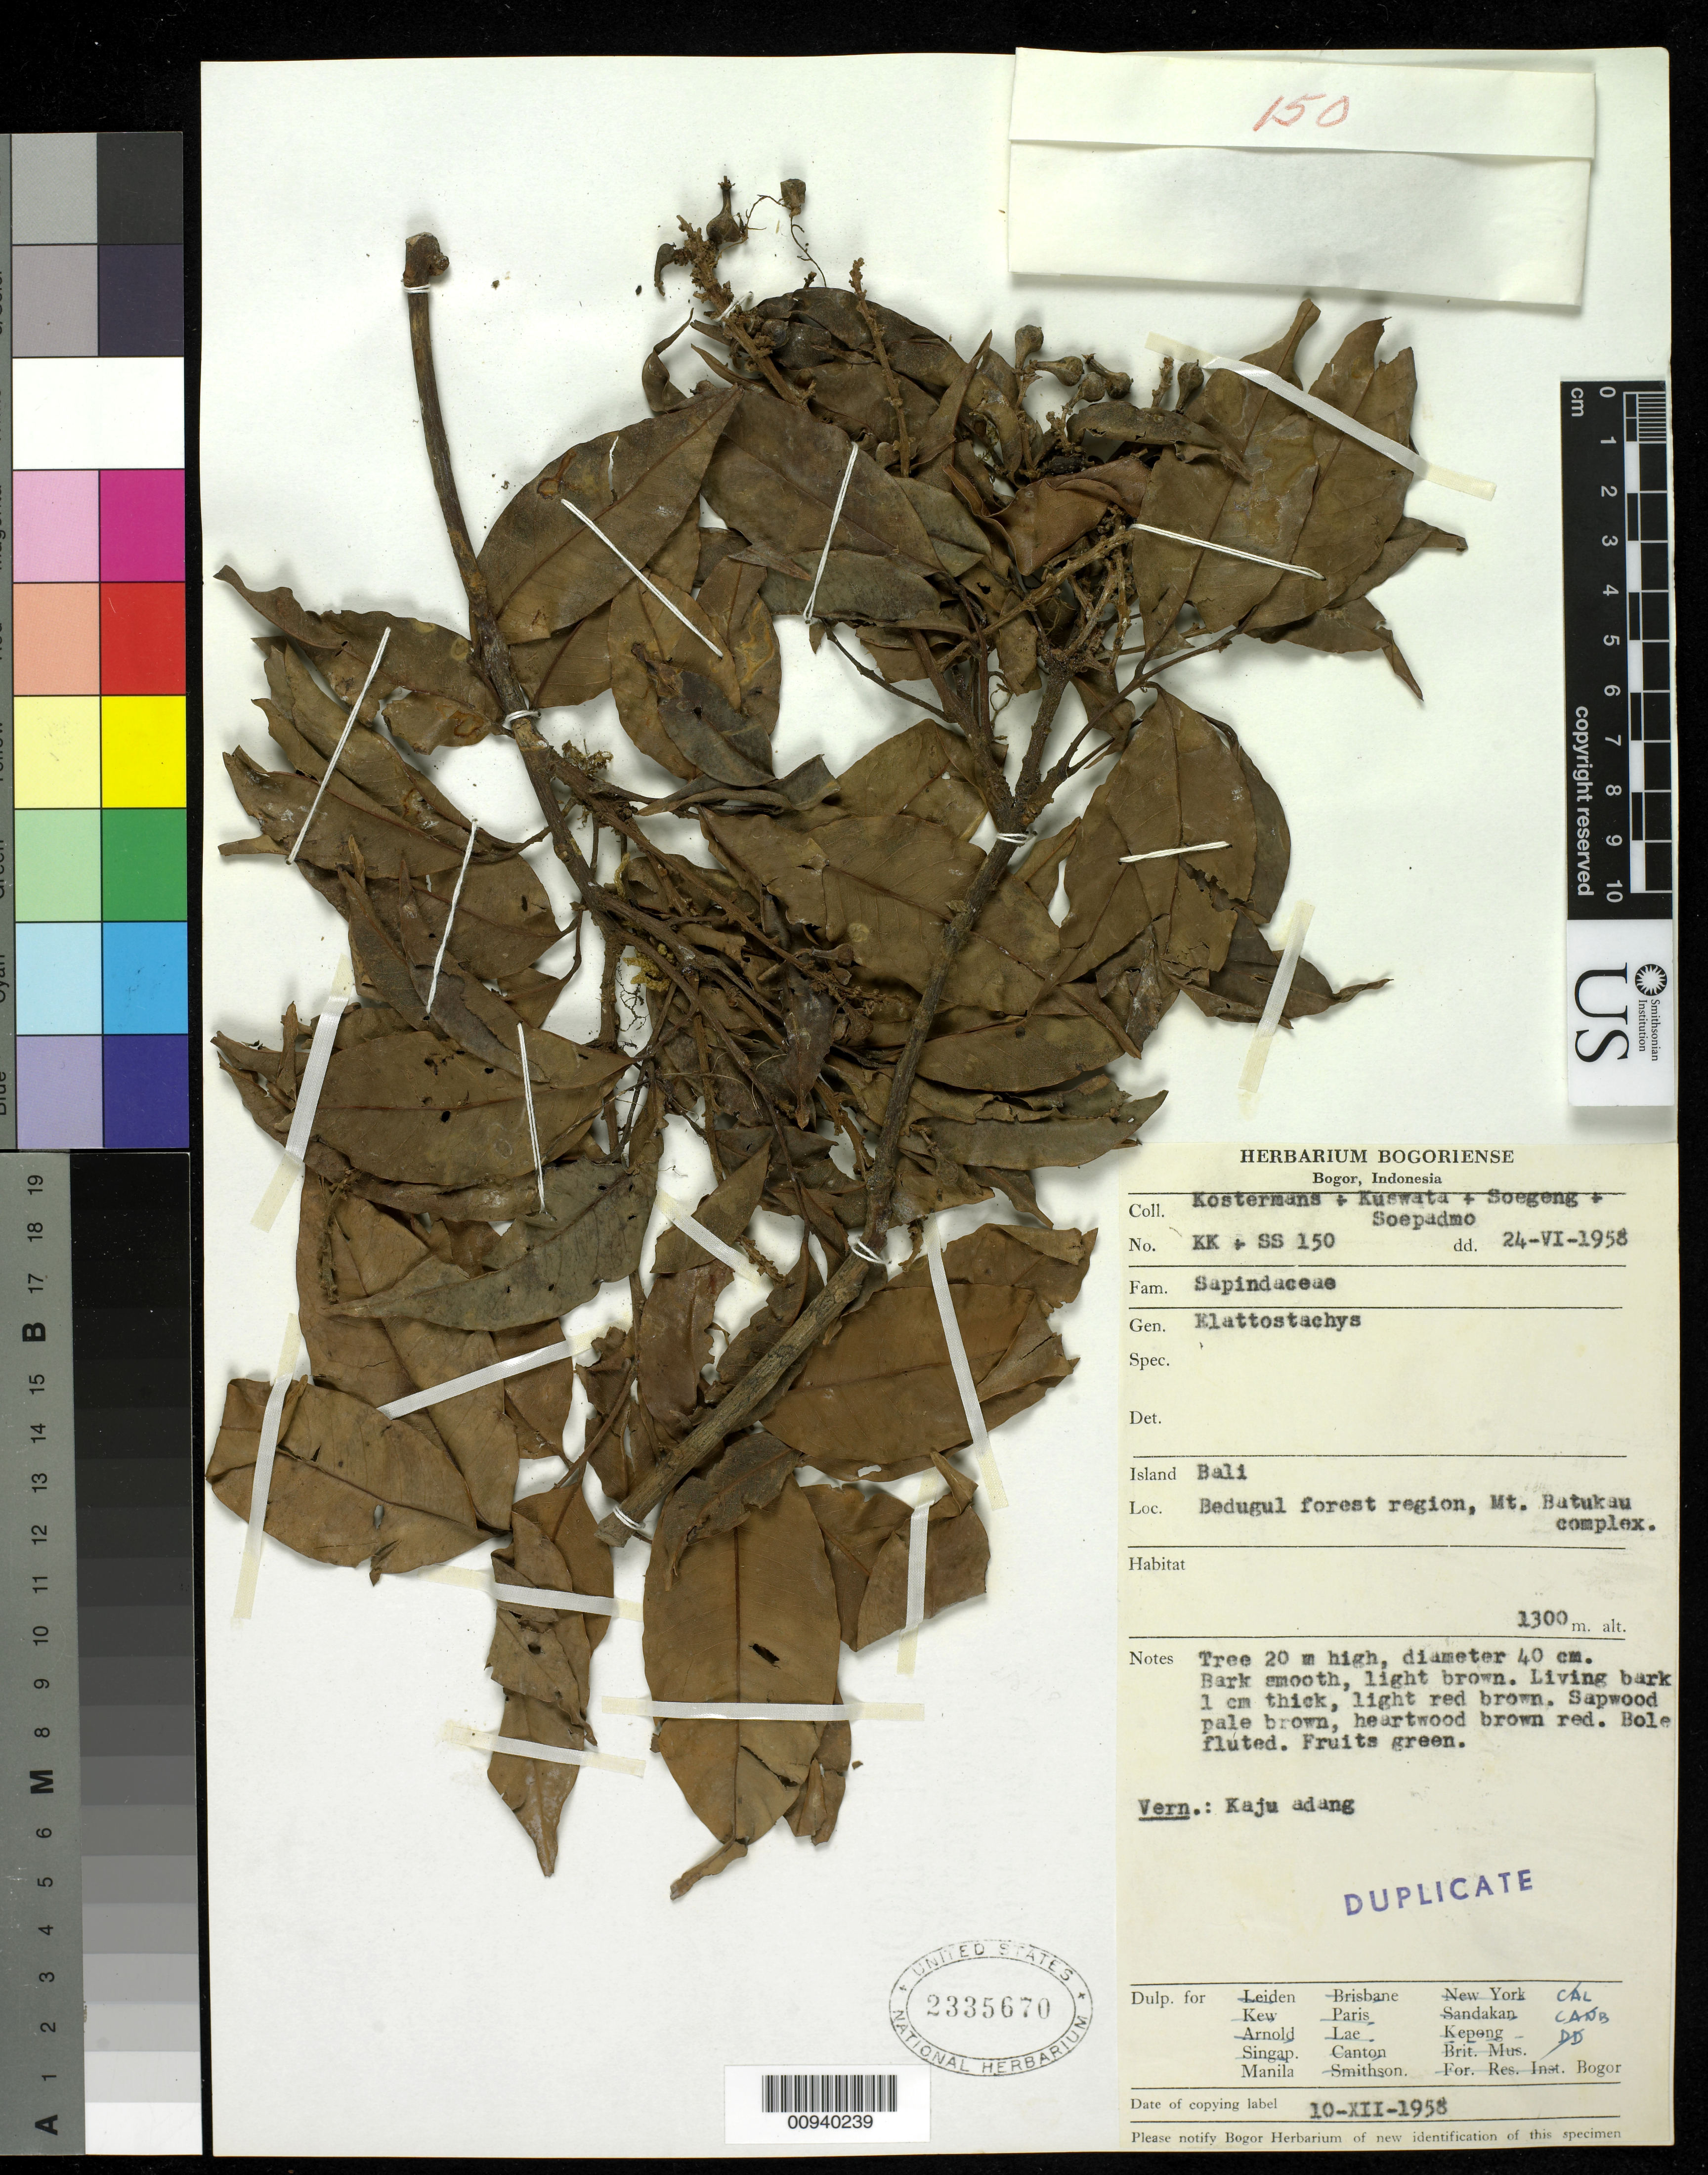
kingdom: Plantae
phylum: Tracheophyta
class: Magnoliopsida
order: Sapindales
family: Sapindaceae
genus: Elattostachys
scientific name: Elattostachys sp.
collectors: A. J. G. Kostermans, K. Kartawinata, W. Soegeng-Reksodihardjo & E. Soepadmo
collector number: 150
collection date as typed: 24 Jun 1958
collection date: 1958-06-24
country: Indonesia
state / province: Lesser Sunda Is.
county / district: West Nusa Tenggara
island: Bali I.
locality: Bedugal Forest Region. Mt. Batukau complex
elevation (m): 1300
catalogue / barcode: US 2335670